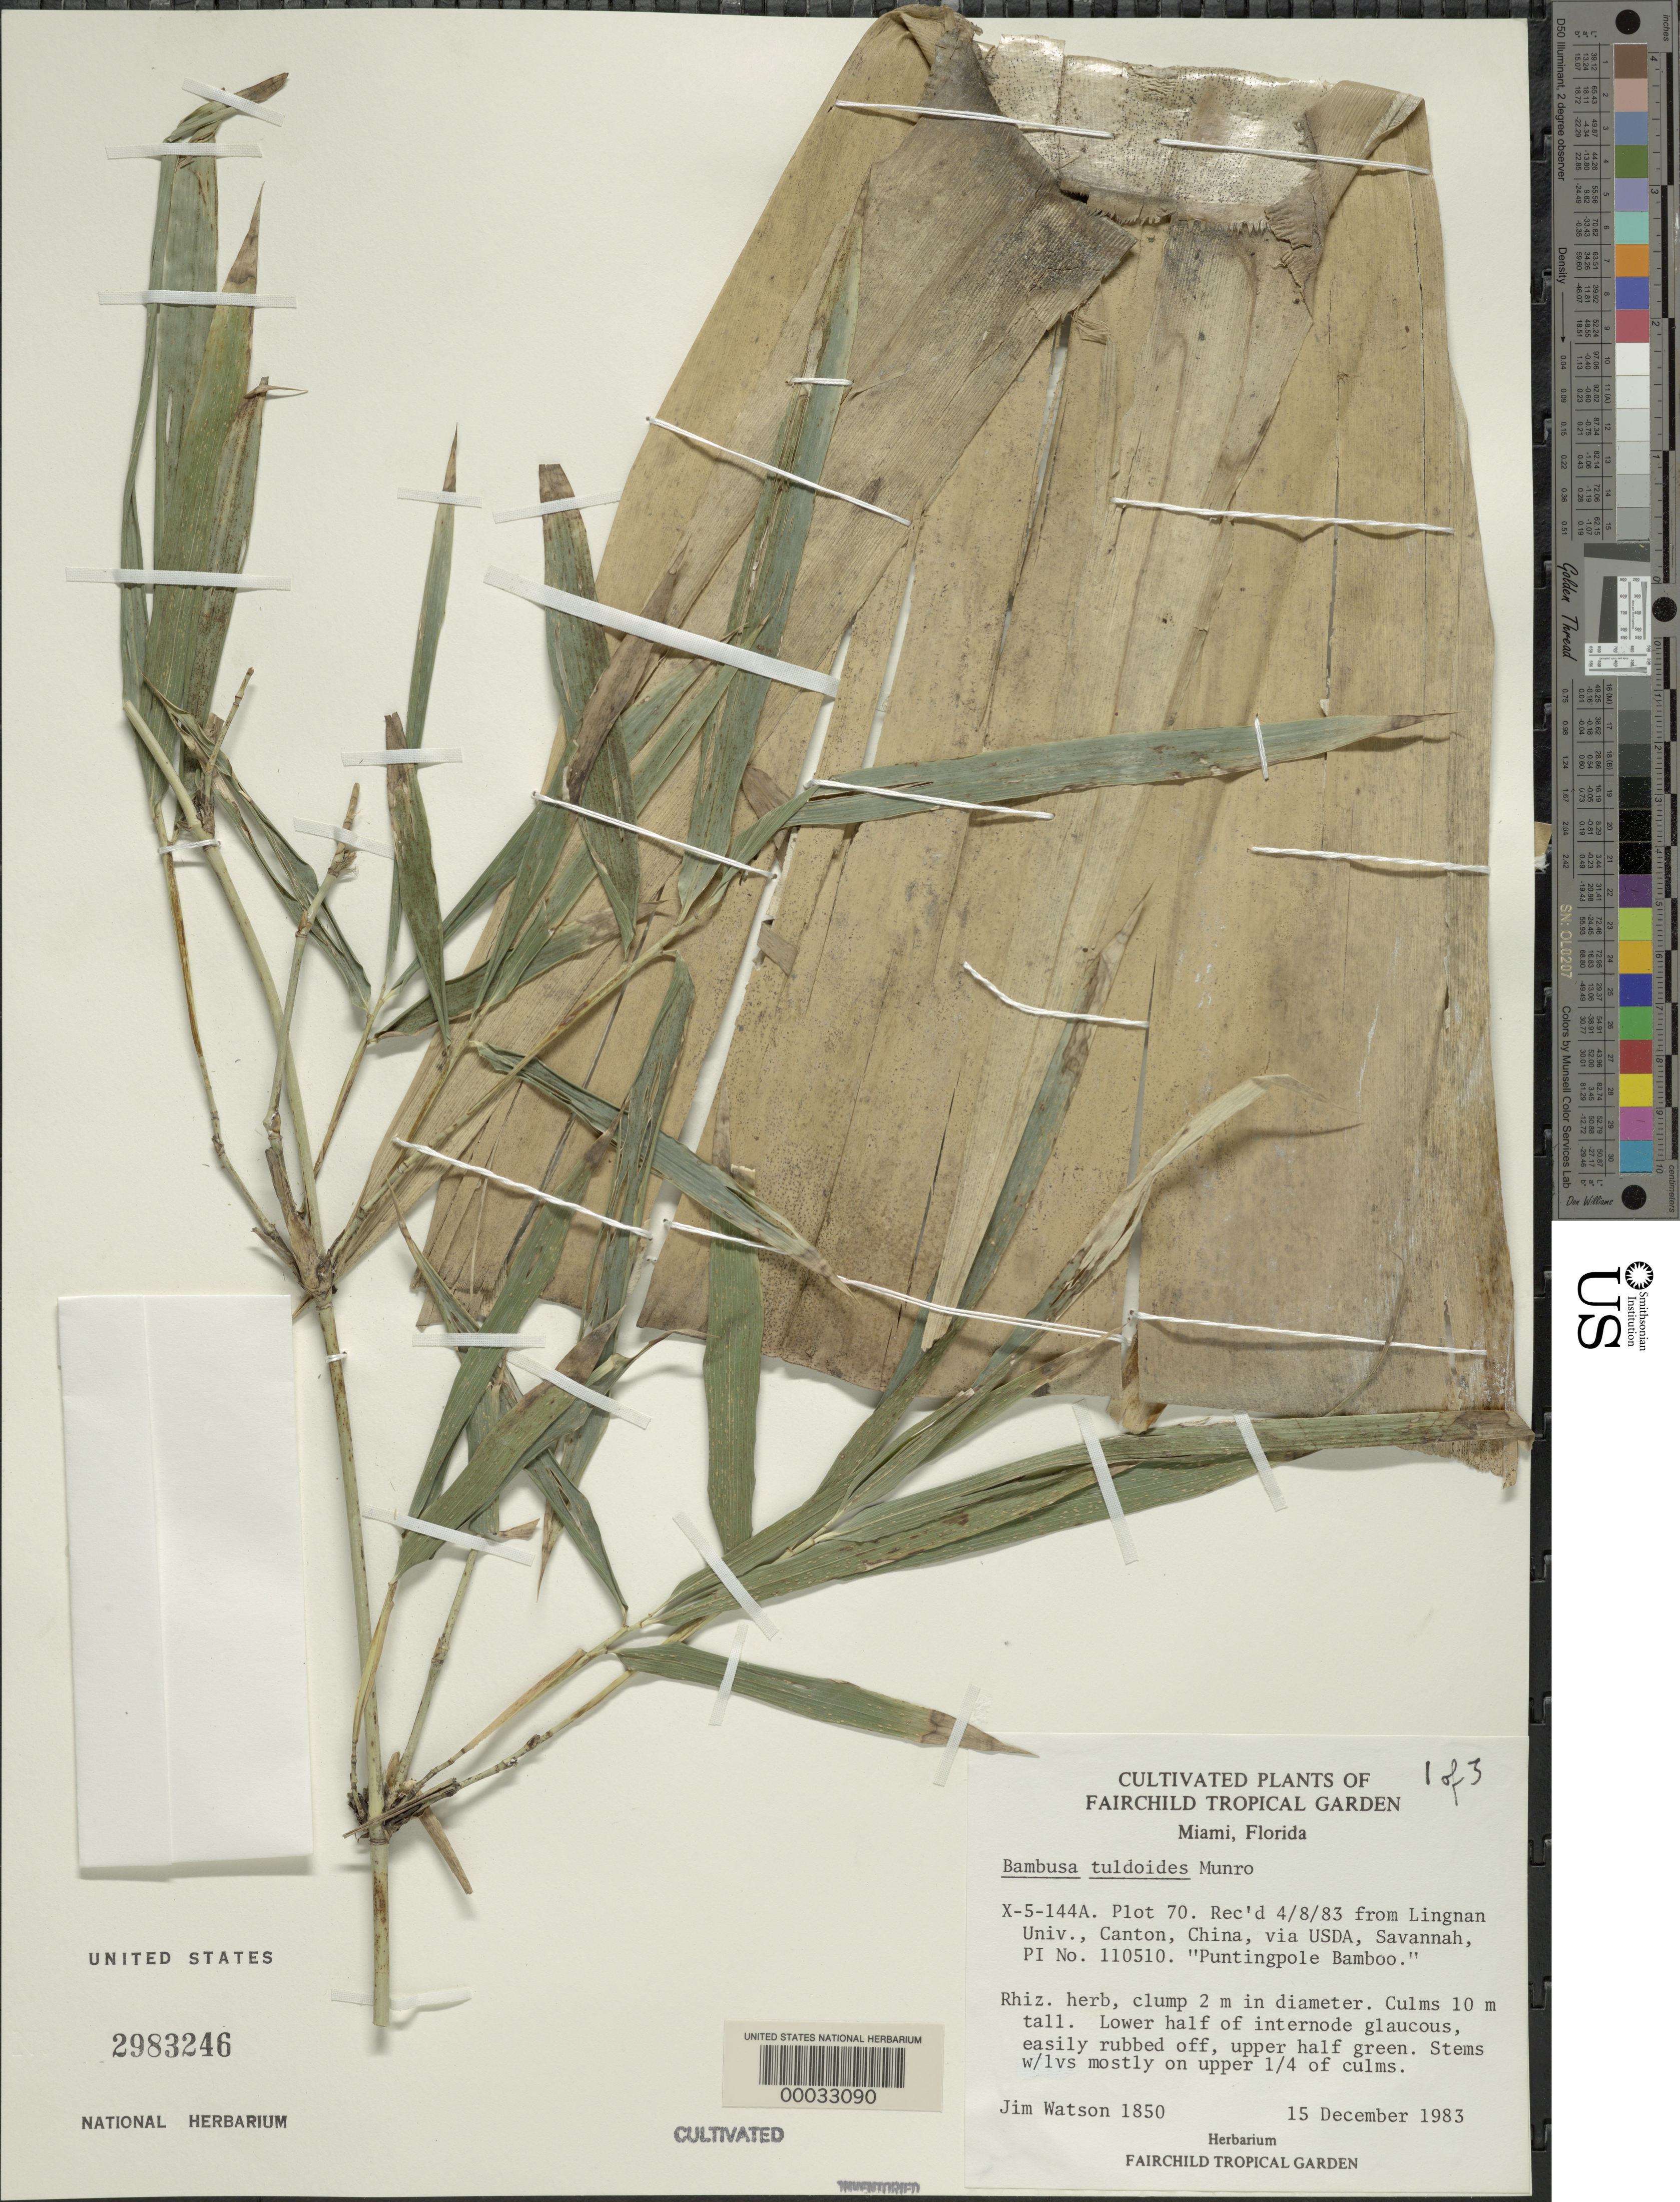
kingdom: Plantae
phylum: Tracheophyta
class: Liliopsida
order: Poales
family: Poaceae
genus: Bambusa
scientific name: Bambusa tuldoides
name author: Munro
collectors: J. Watson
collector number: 1850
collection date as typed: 15 Dec 1983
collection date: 1983-12-15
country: United States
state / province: Florida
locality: Fairchild tropical garden, miami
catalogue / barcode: US 2983246